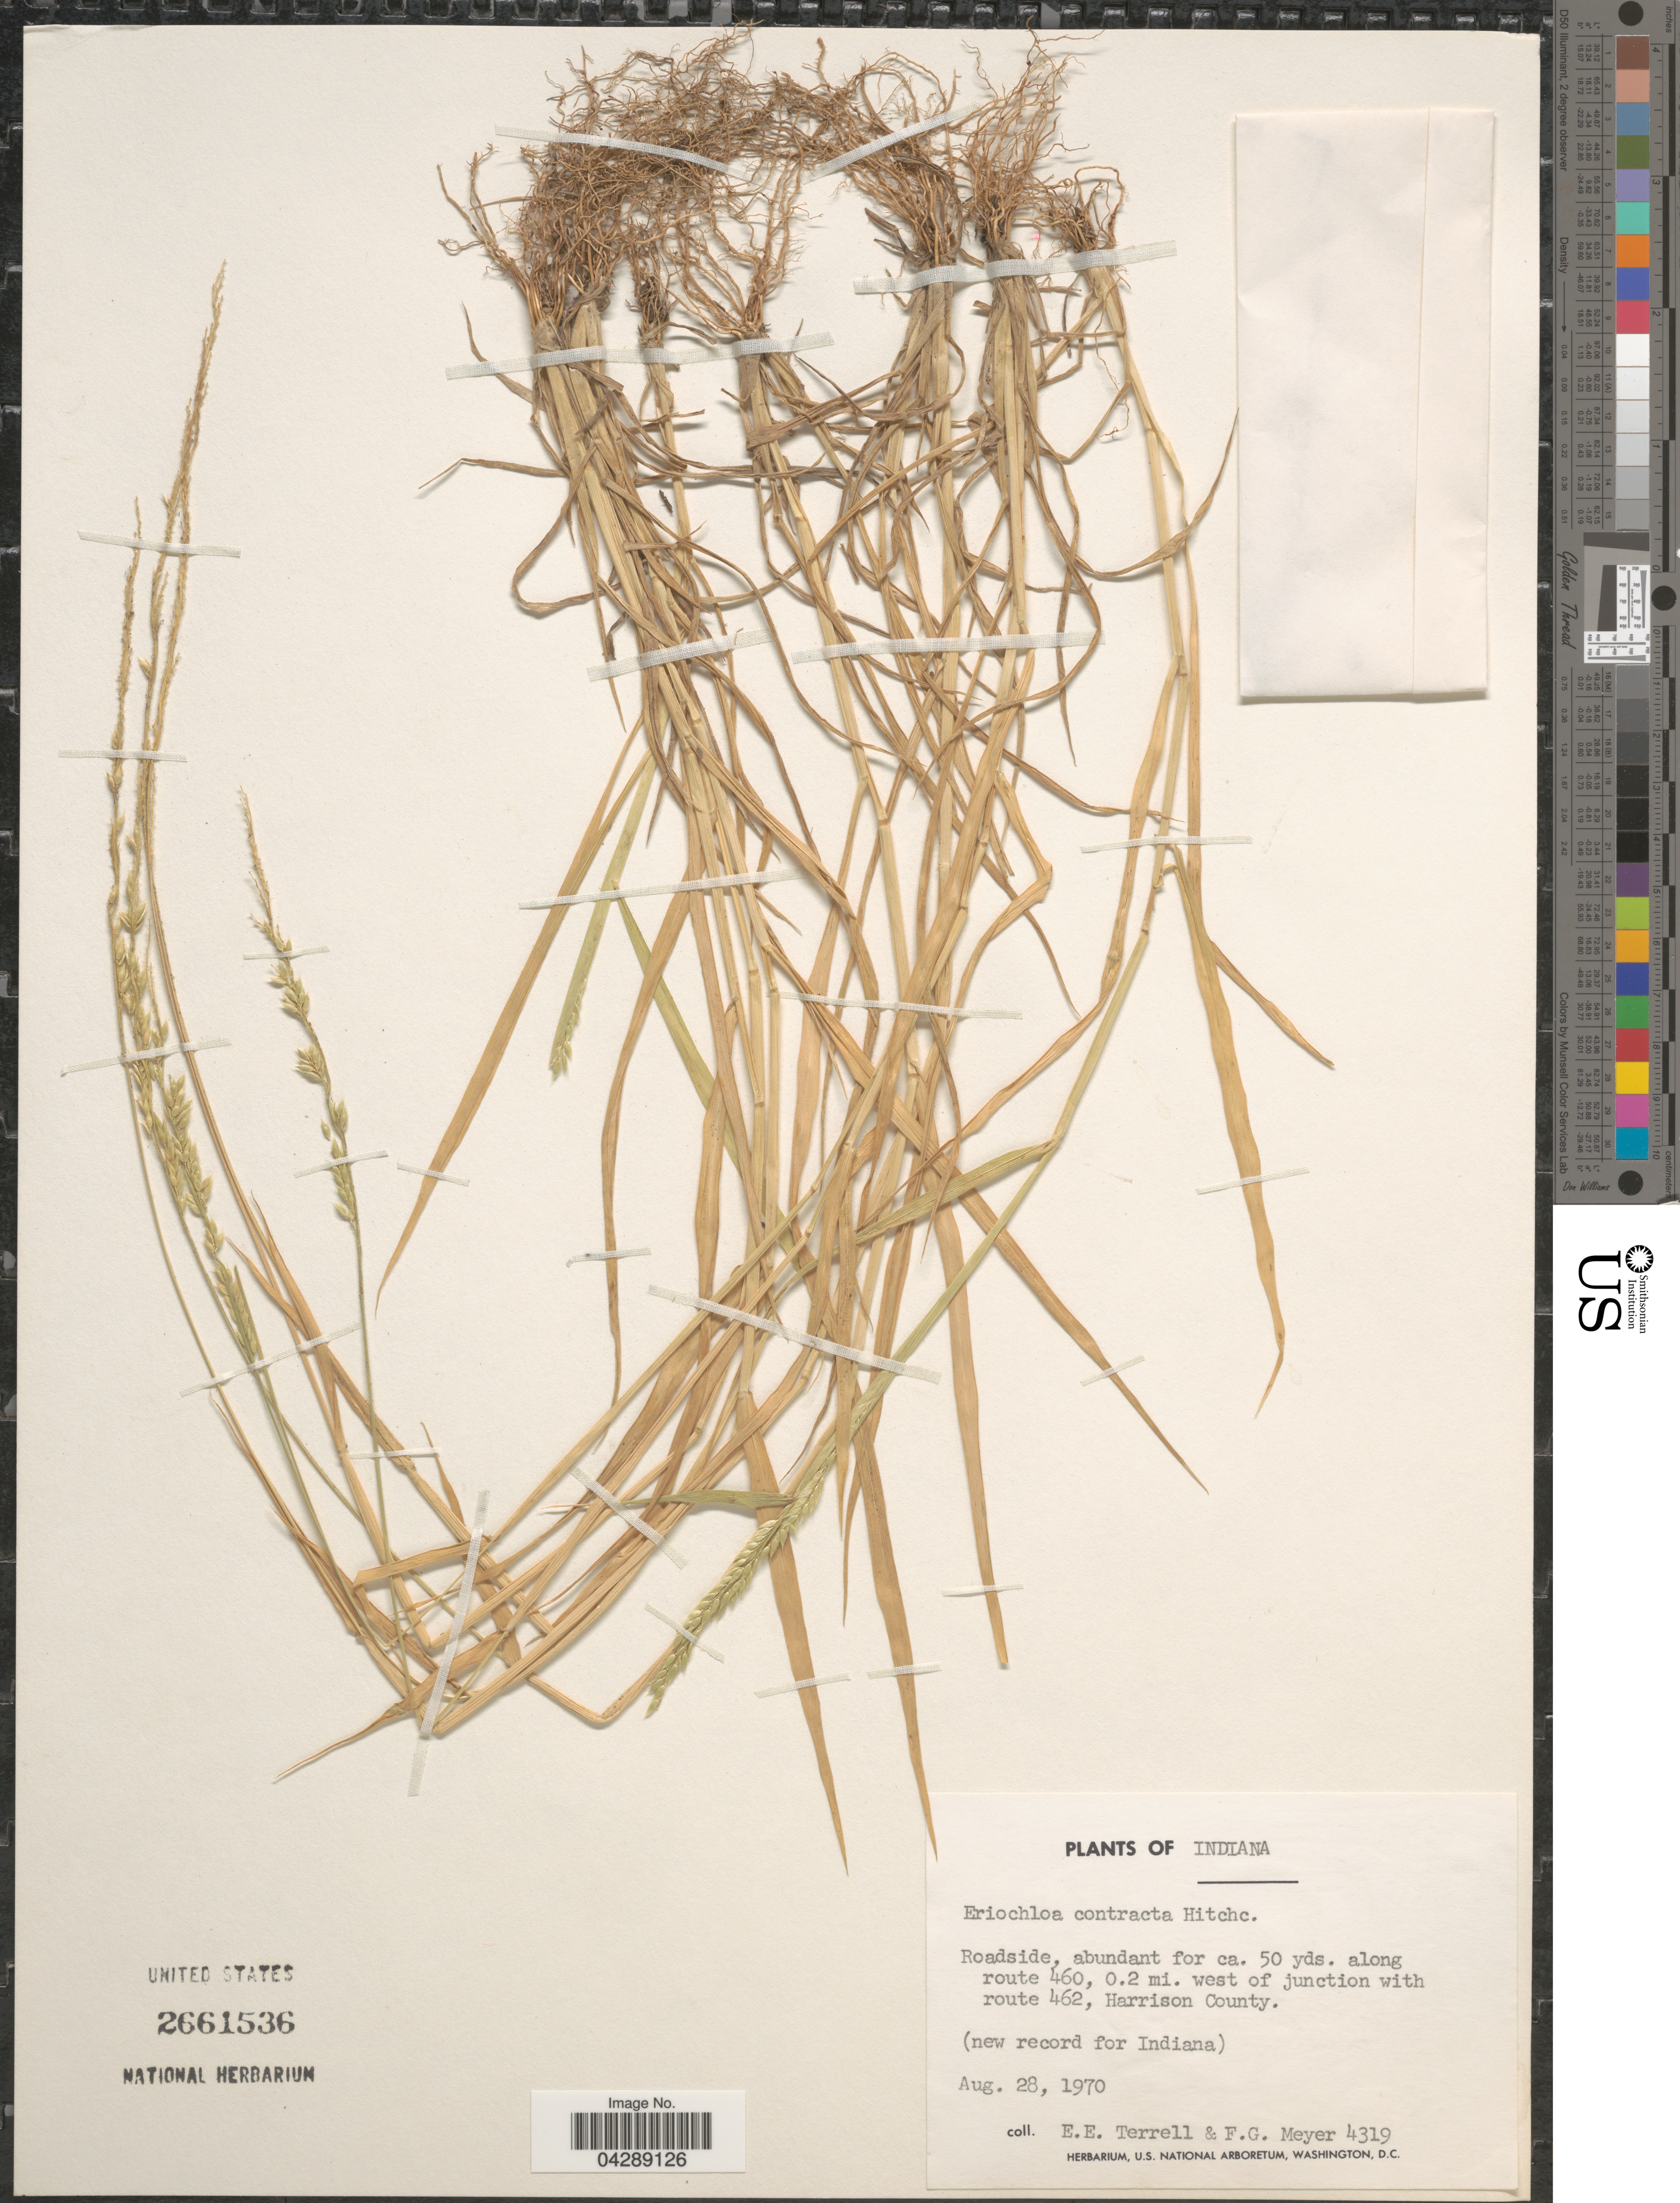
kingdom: Plantae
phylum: Tracheophyta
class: Liliopsida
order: Poales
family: Poaceae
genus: Eriochloa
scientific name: Eriochloa contracta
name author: Hitchc.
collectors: E. E. Terrell & F. G. Meyer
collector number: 4319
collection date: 1970-08-28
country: United States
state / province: Indiana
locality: Roadside, abundant for ca. 50 yds. along route 460, 0.2 mi. west of junction with route 462, Harrison County.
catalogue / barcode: US 2661536